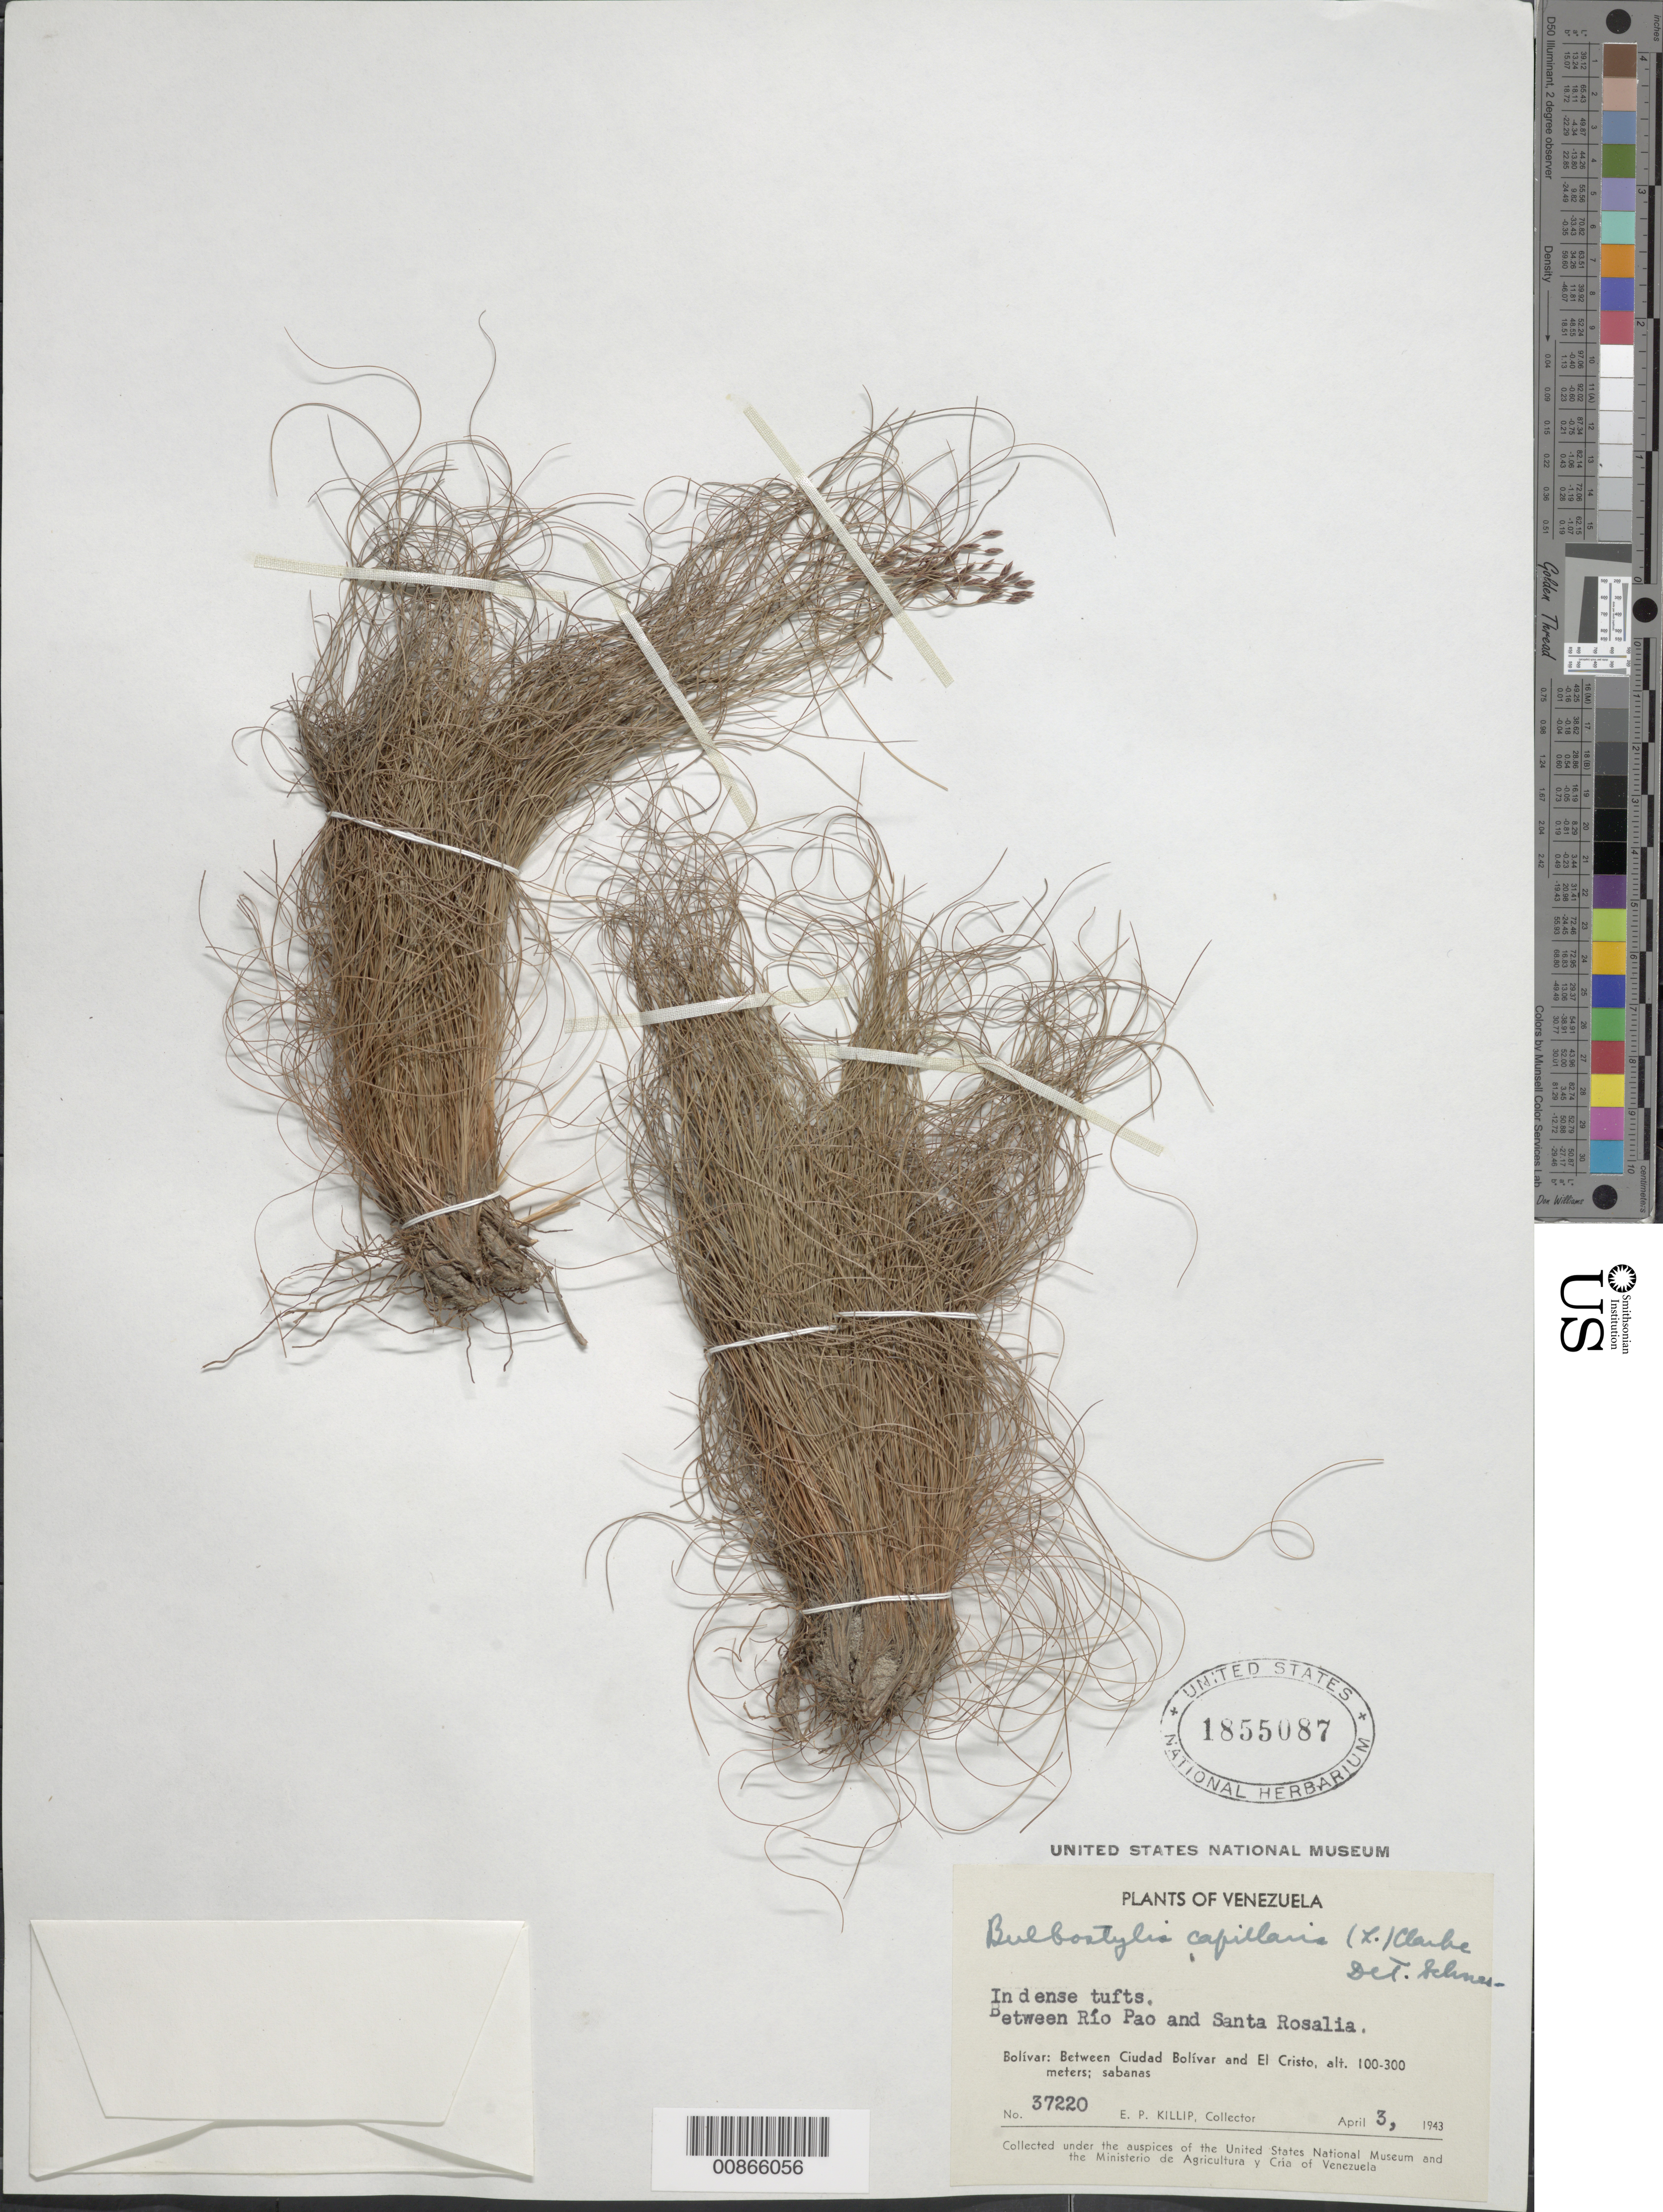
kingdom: Plantae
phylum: Tracheophyta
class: Liliopsida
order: Poales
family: Cyperaceae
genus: Bulbostylis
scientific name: Bulbostylis circinata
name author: (Kunth) C.B. Clarke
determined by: Maciel-Silva, J. F.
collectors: E. P. Killip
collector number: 37220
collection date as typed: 3-Apr-43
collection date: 1943-04-03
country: Venezuela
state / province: Bolívar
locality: Río Pao to Santa Rosalía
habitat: Savannas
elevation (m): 100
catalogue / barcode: US 1855087